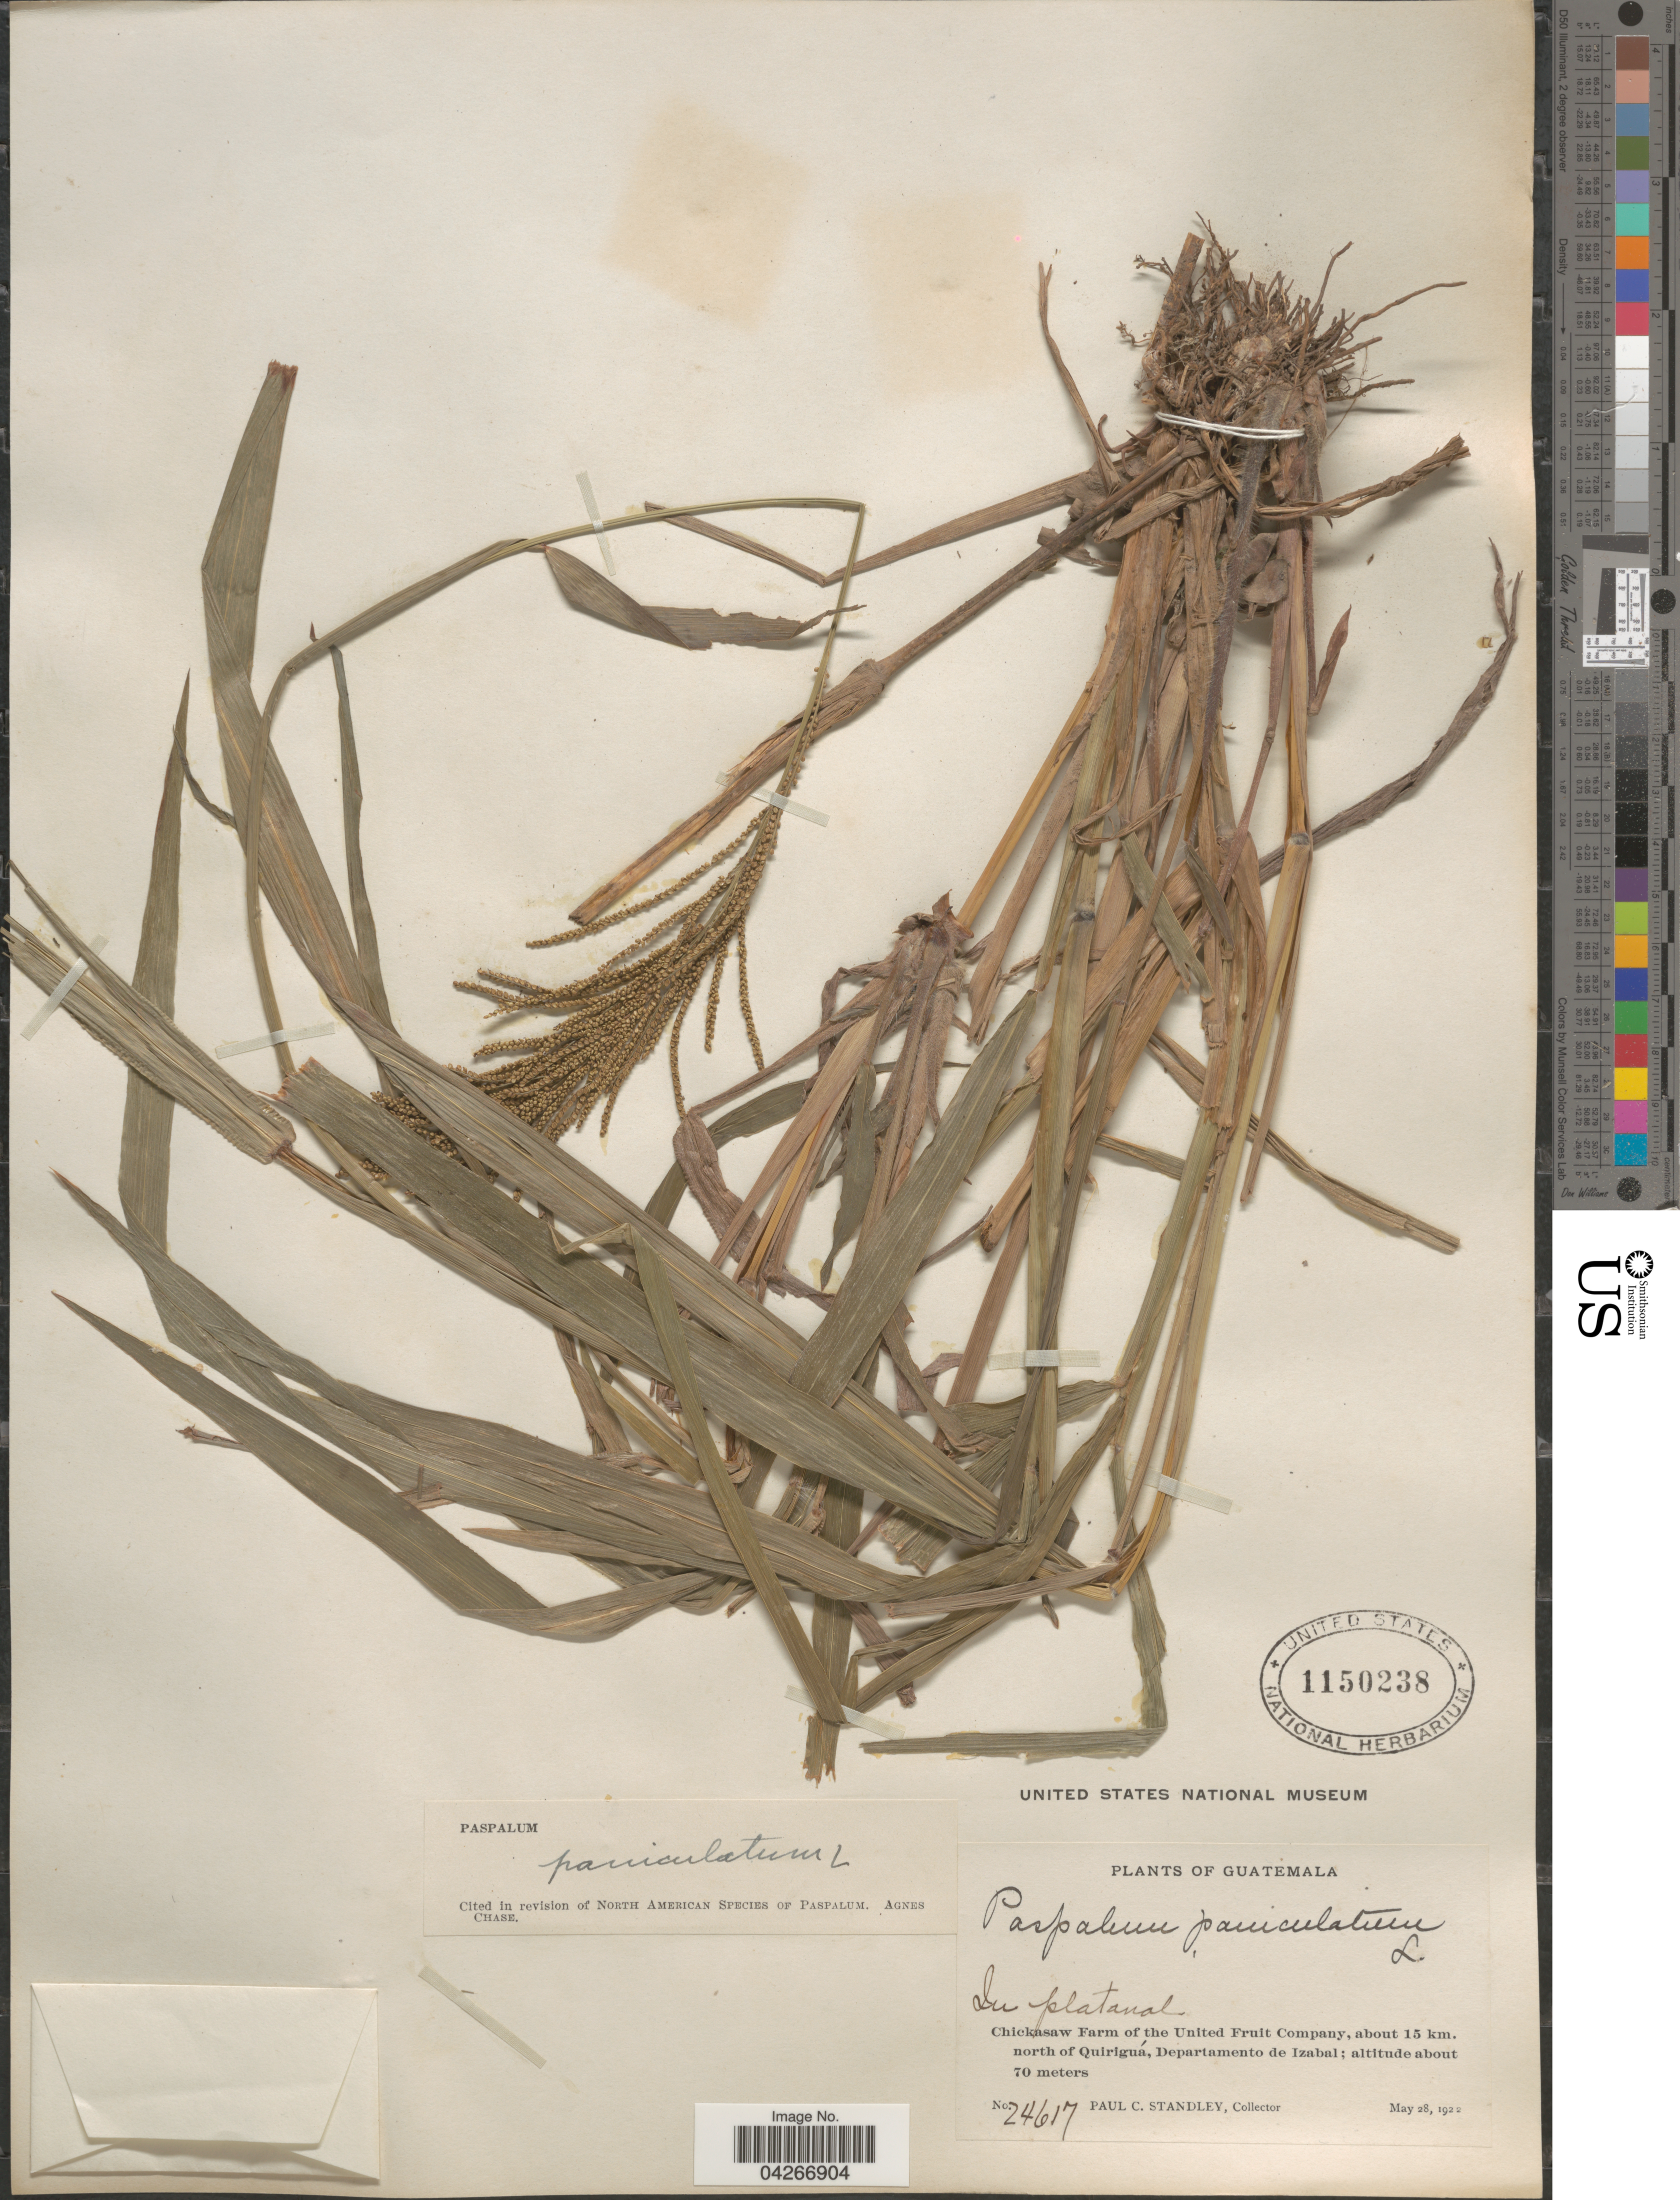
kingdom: Plantae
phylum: Tracheophyta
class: Liliopsida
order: Poales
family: Poaceae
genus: Paspalum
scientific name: Paspalum paniculatum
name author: L.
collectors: P. C. Standley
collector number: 24617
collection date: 1922-05-28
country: Guatemala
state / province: Izabal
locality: In platanal. Chickasaw Farm of the United Fruit Company, about 15 km. north of Quiriguá, Departamento de Izabal.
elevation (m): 70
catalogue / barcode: US 1150238